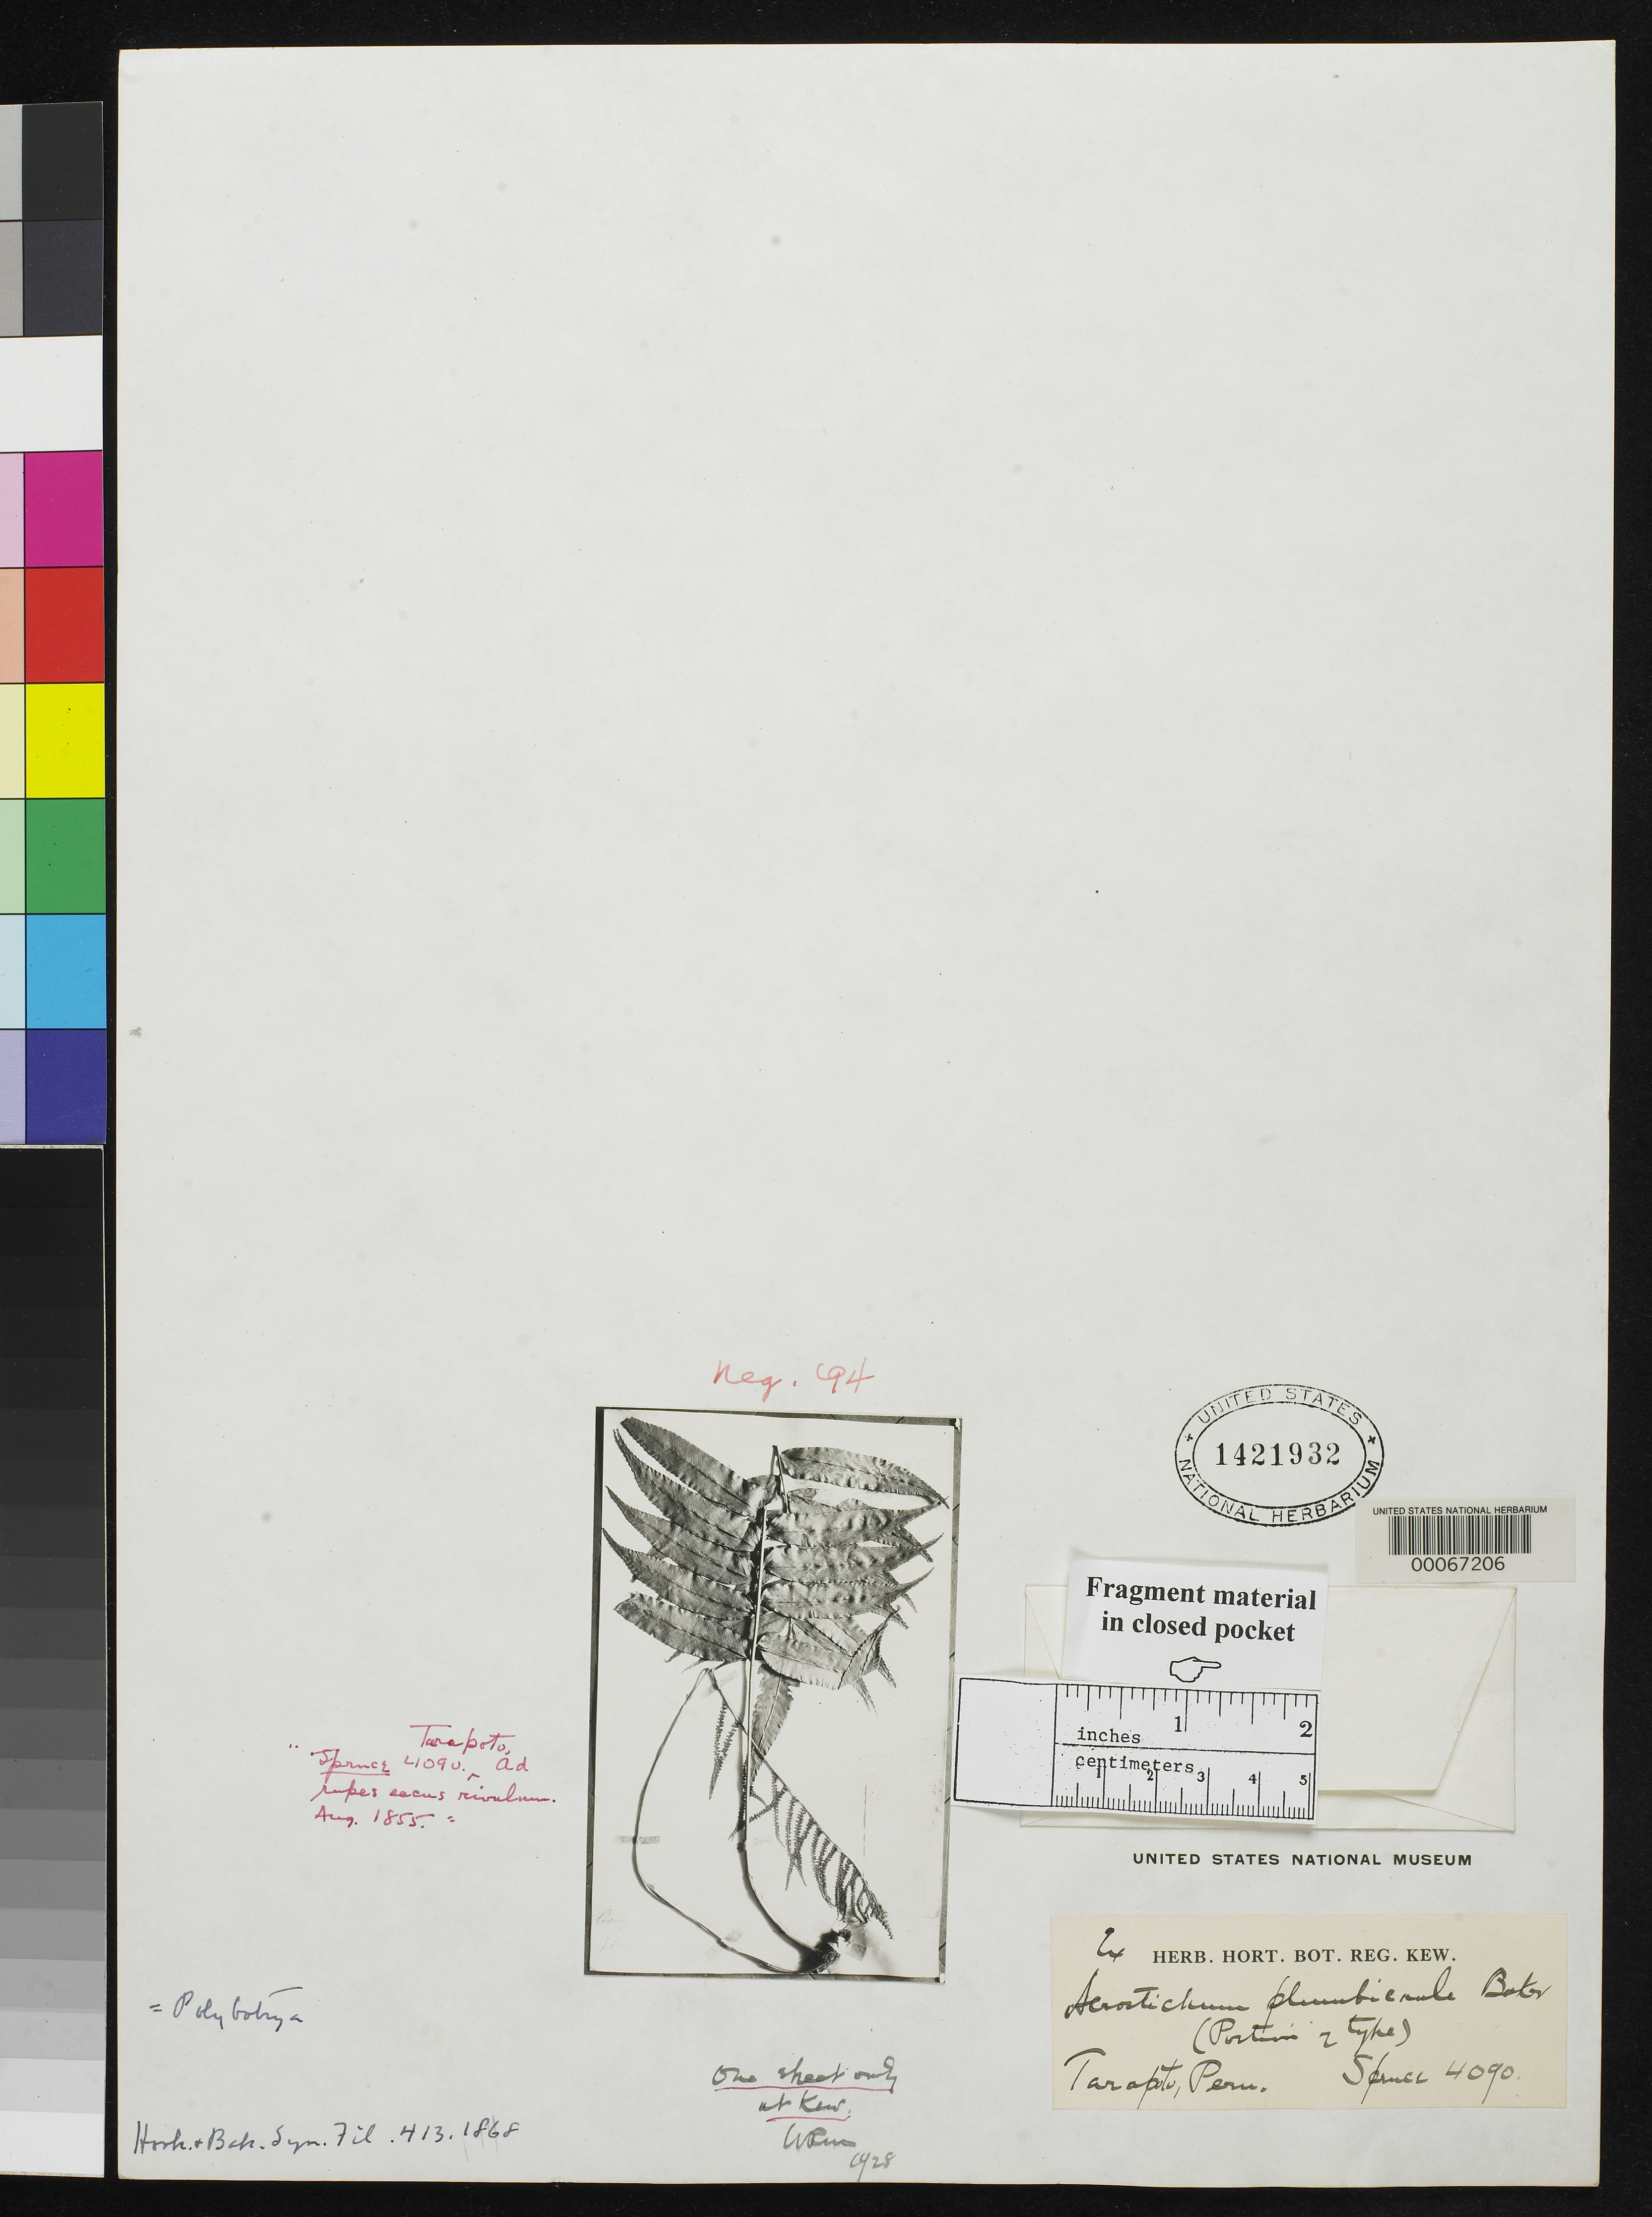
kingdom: Plantae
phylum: Tracheophyta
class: Polypodiopsida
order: Polypodiales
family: Pteridaceae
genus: Acrostichum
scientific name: Acrostichum plumbicaule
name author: Baker in Hook. & Baker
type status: Type Fragment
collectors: R. Spruce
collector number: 4090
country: Peru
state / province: San Martín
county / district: Mariscal Cáceres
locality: Rio Huallaga, margen Derecha del; Balsa Probana; dtto. Tocache Nuevo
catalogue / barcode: US 1421932